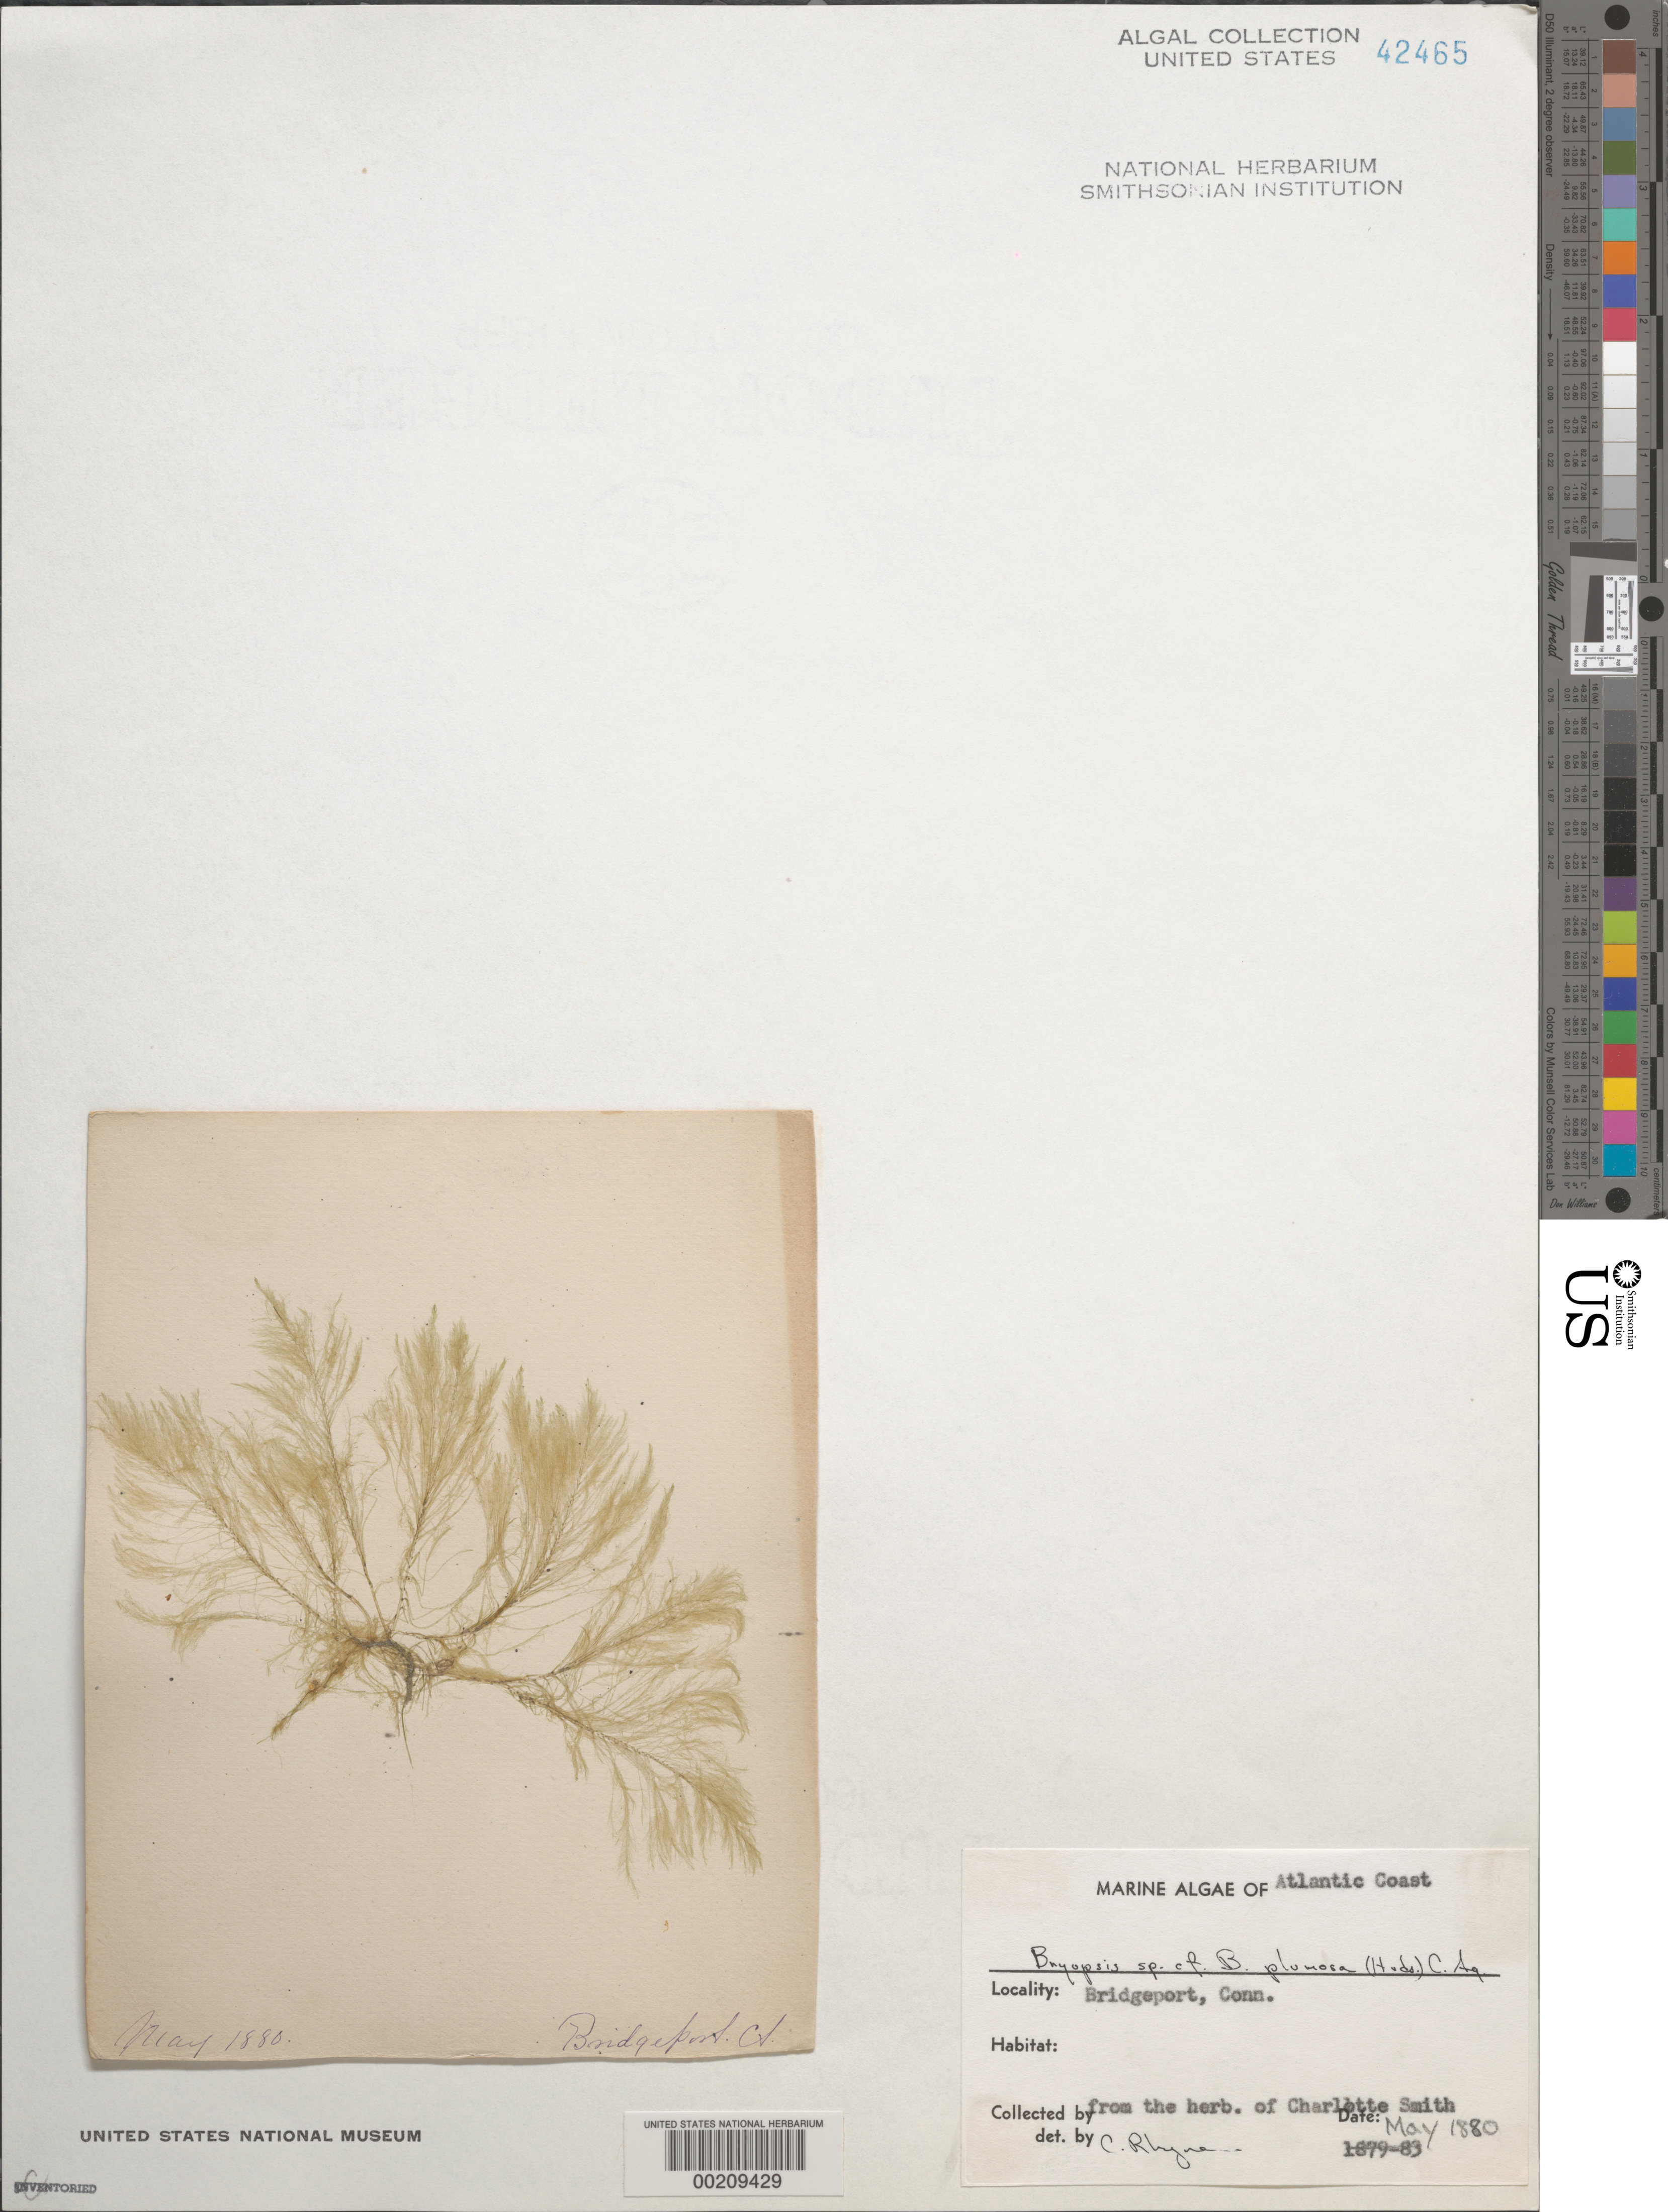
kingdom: Plantae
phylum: Chlorophyta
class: Ulvophyceae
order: Bryopsidales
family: Bryopsidaceae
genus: Bryopsis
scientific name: Bryopsis plumosa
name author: (Huds.) C. Agardh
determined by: Rhyne, C. F.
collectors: Charlotte Smith (herbarium)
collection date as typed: May 1880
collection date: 1880-05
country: United States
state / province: Connecticut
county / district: Fairfield County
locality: Bridgeport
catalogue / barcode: US 42465